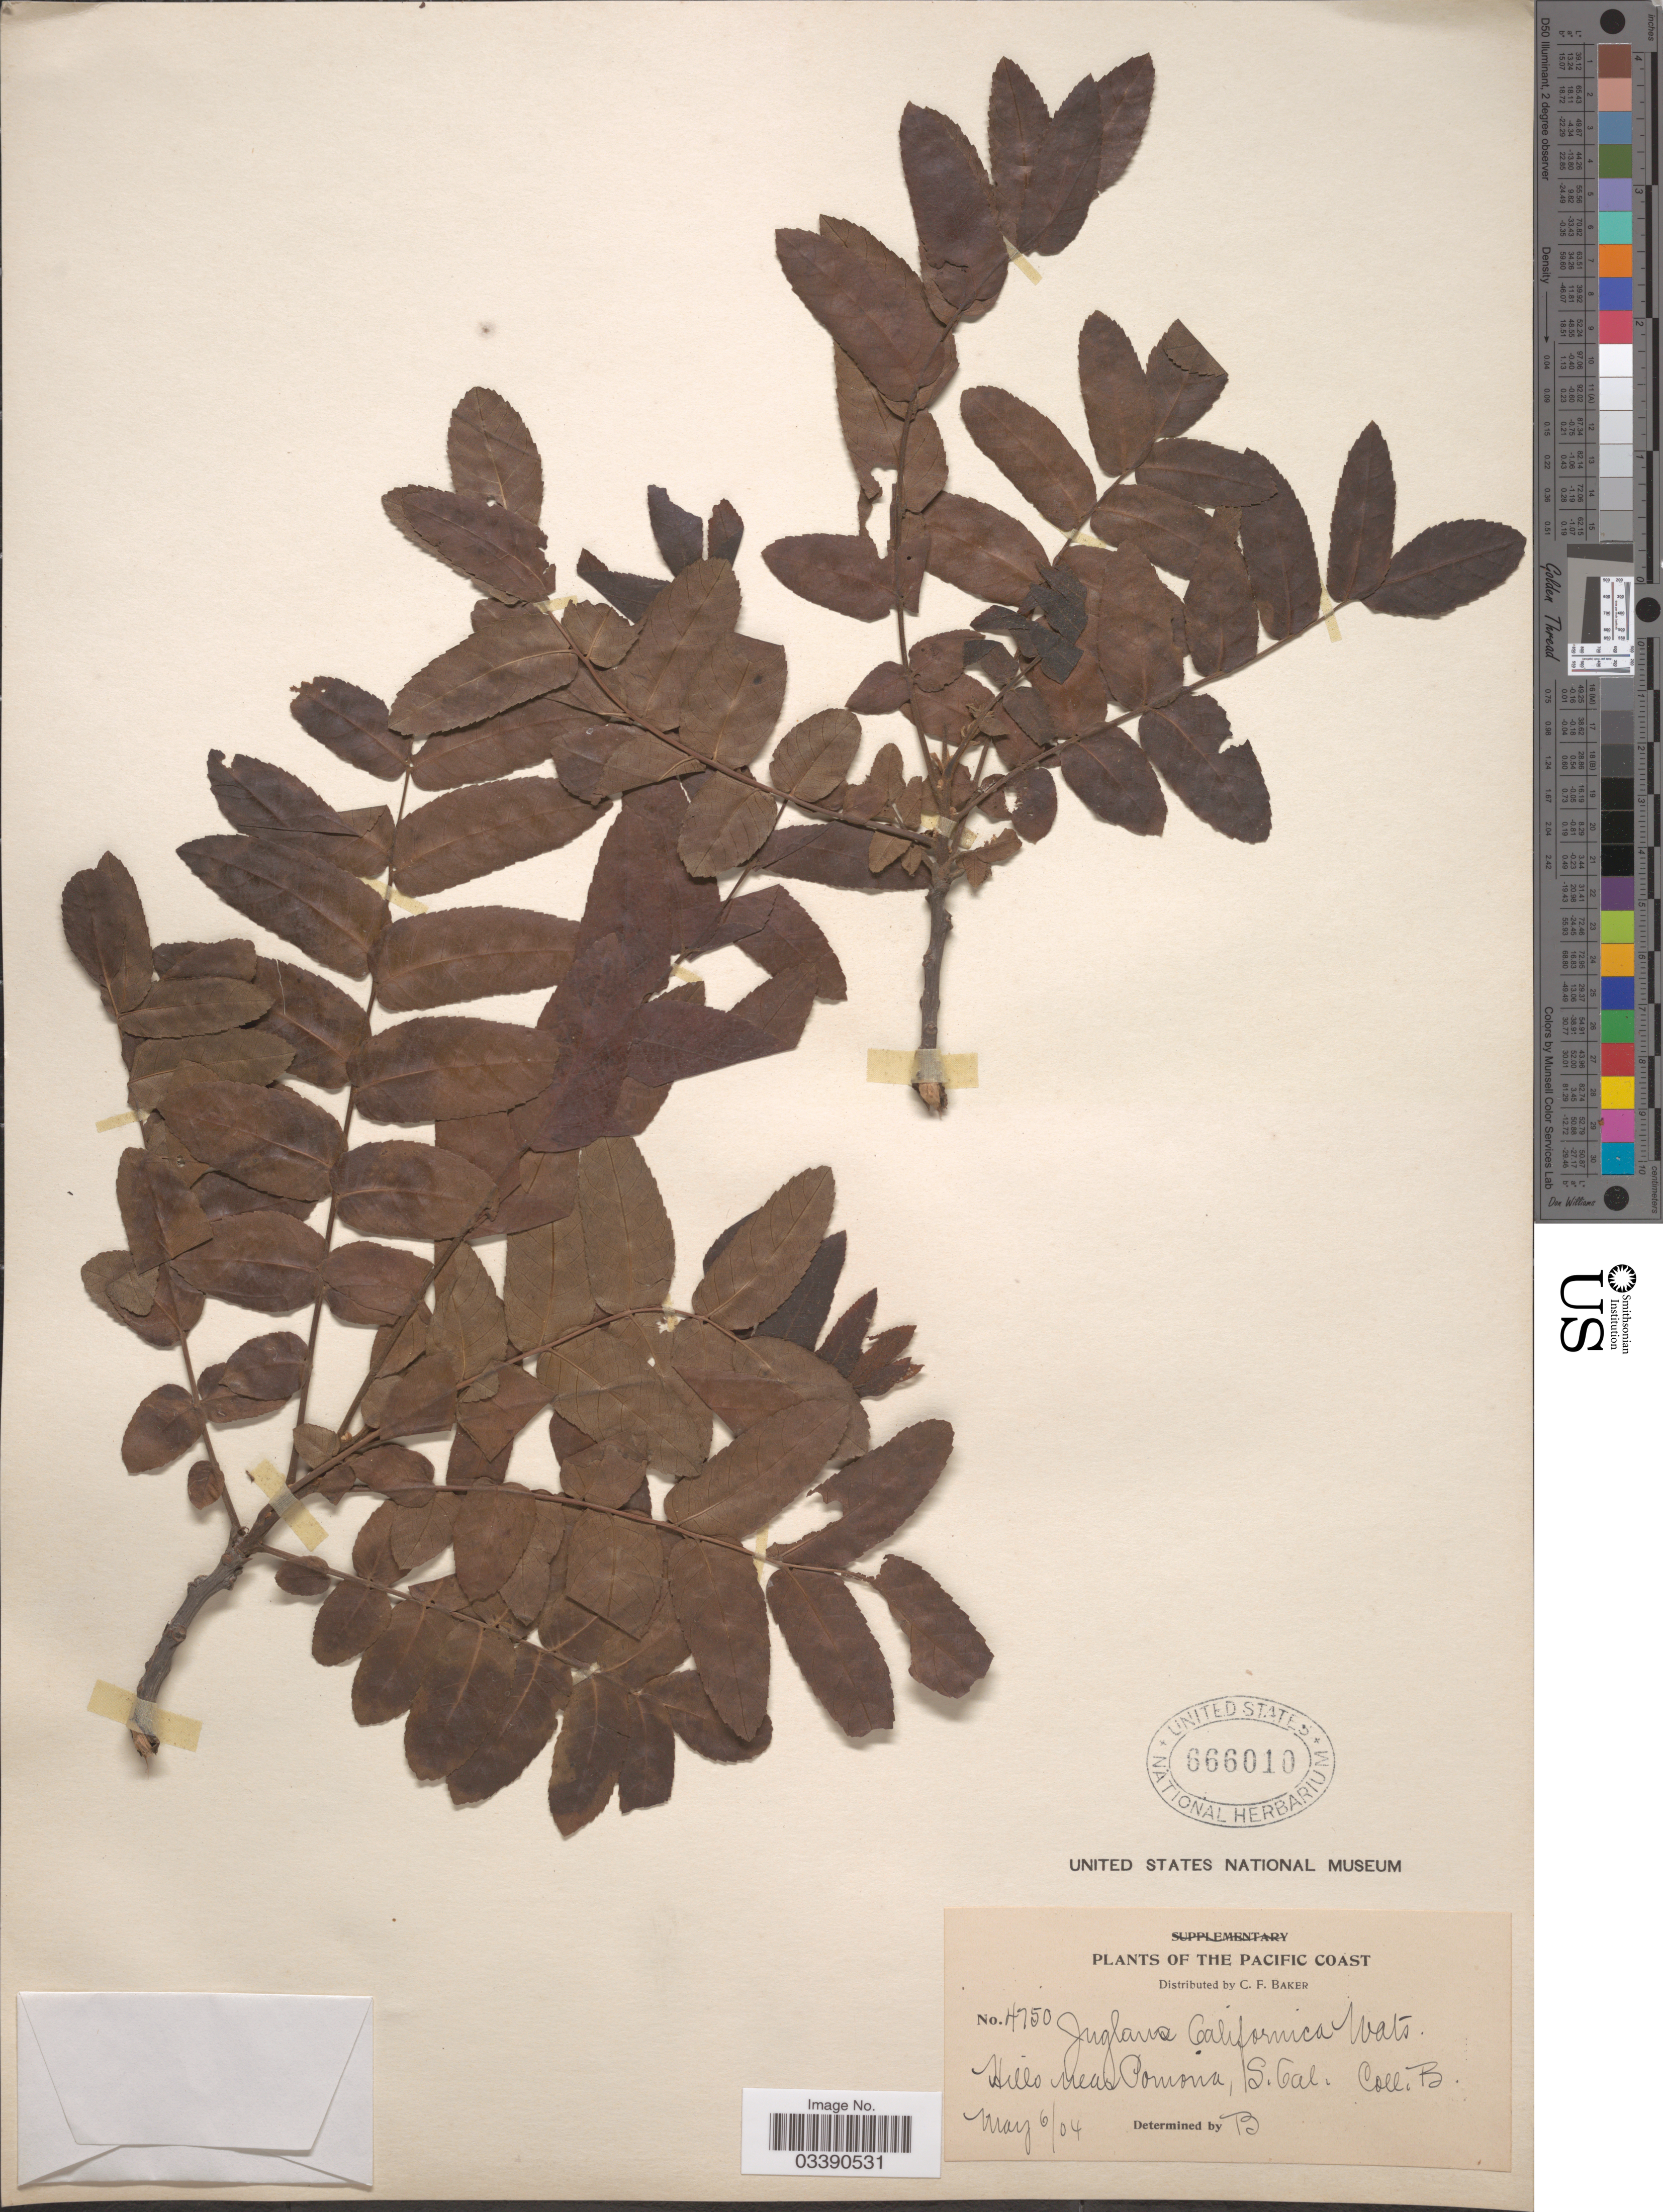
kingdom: Plantae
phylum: Tracheophyta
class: Magnoliopsida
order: Fagales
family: Juglandaceae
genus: Juglans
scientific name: Juglans californica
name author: S. Watson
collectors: C. F. Baker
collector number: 4750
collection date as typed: Transcribed d/m/y: 6/5/4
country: United States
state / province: California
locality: The Pacific Coast. Hills near Pomona, S. Cal.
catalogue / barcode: US 866010